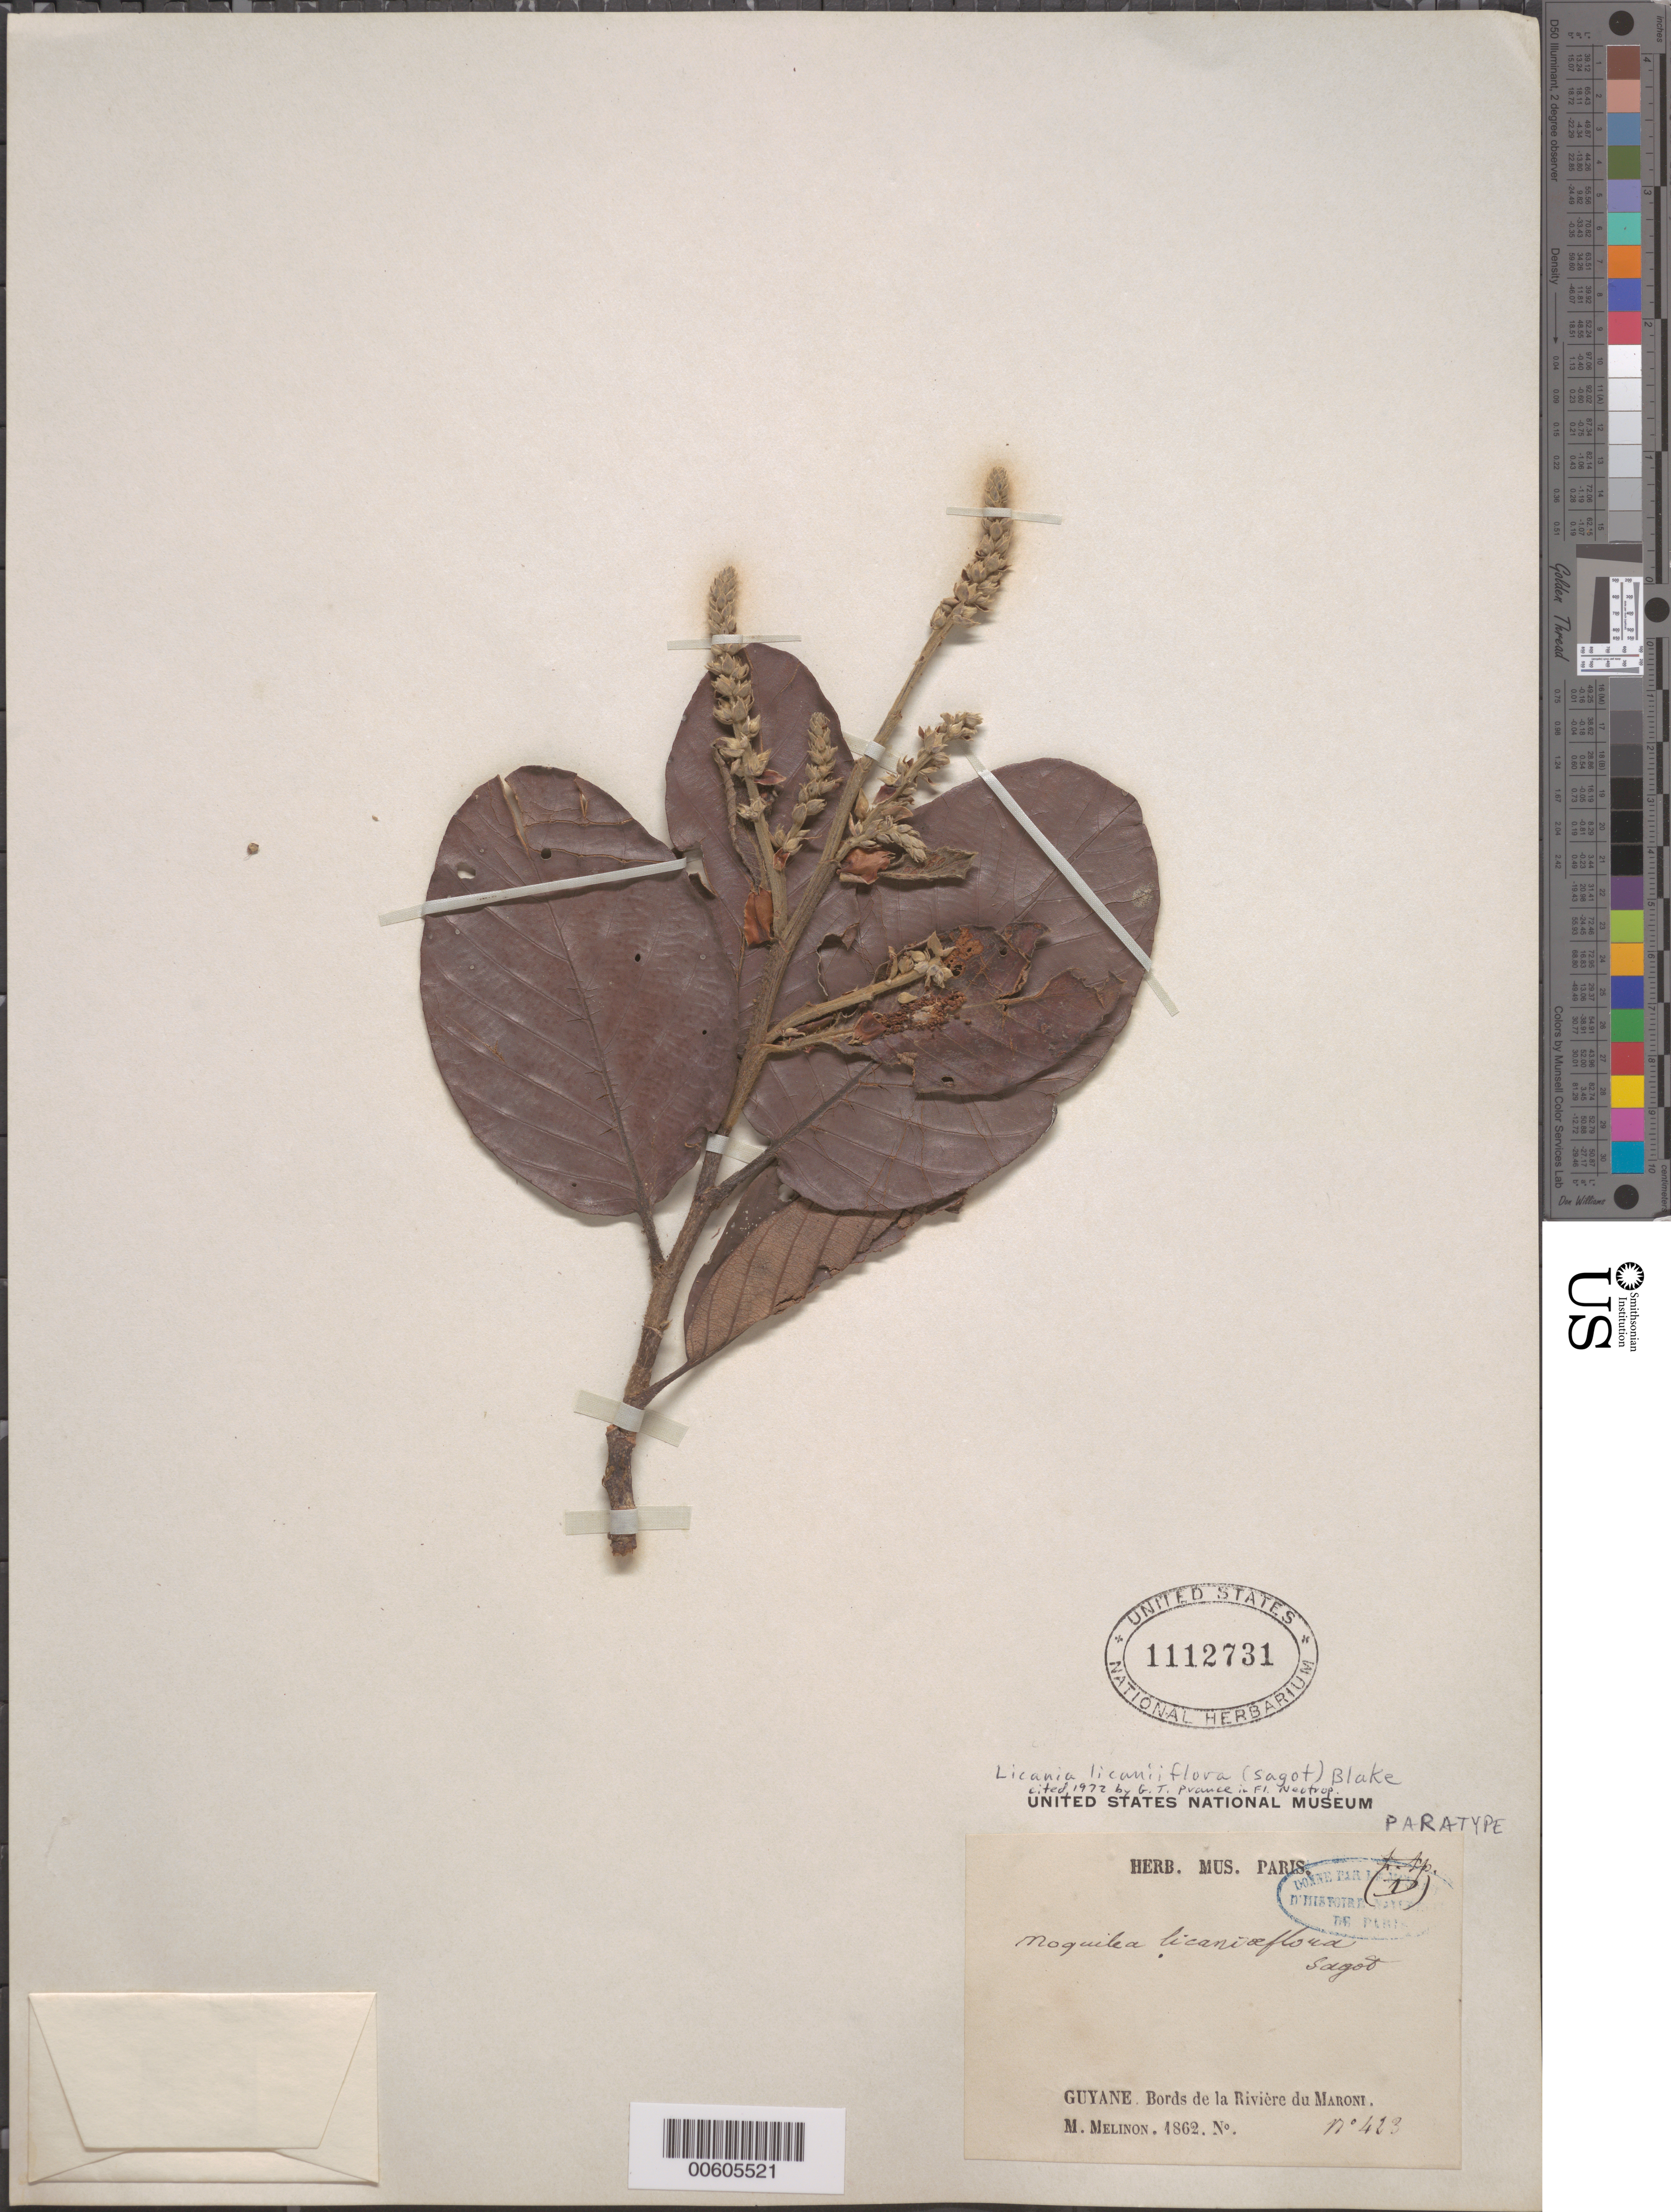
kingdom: Plantae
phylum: Tracheophyta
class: Magnoliopsida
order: Malpighiales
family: Chrysobalanaceae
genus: Parinariopsis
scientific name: Parinariopsis licaniiflora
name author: (Sagot) Sothers & Prance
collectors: E. Mélinon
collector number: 423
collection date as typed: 1862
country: French Guiana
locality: Maroni R.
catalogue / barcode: US 1112731